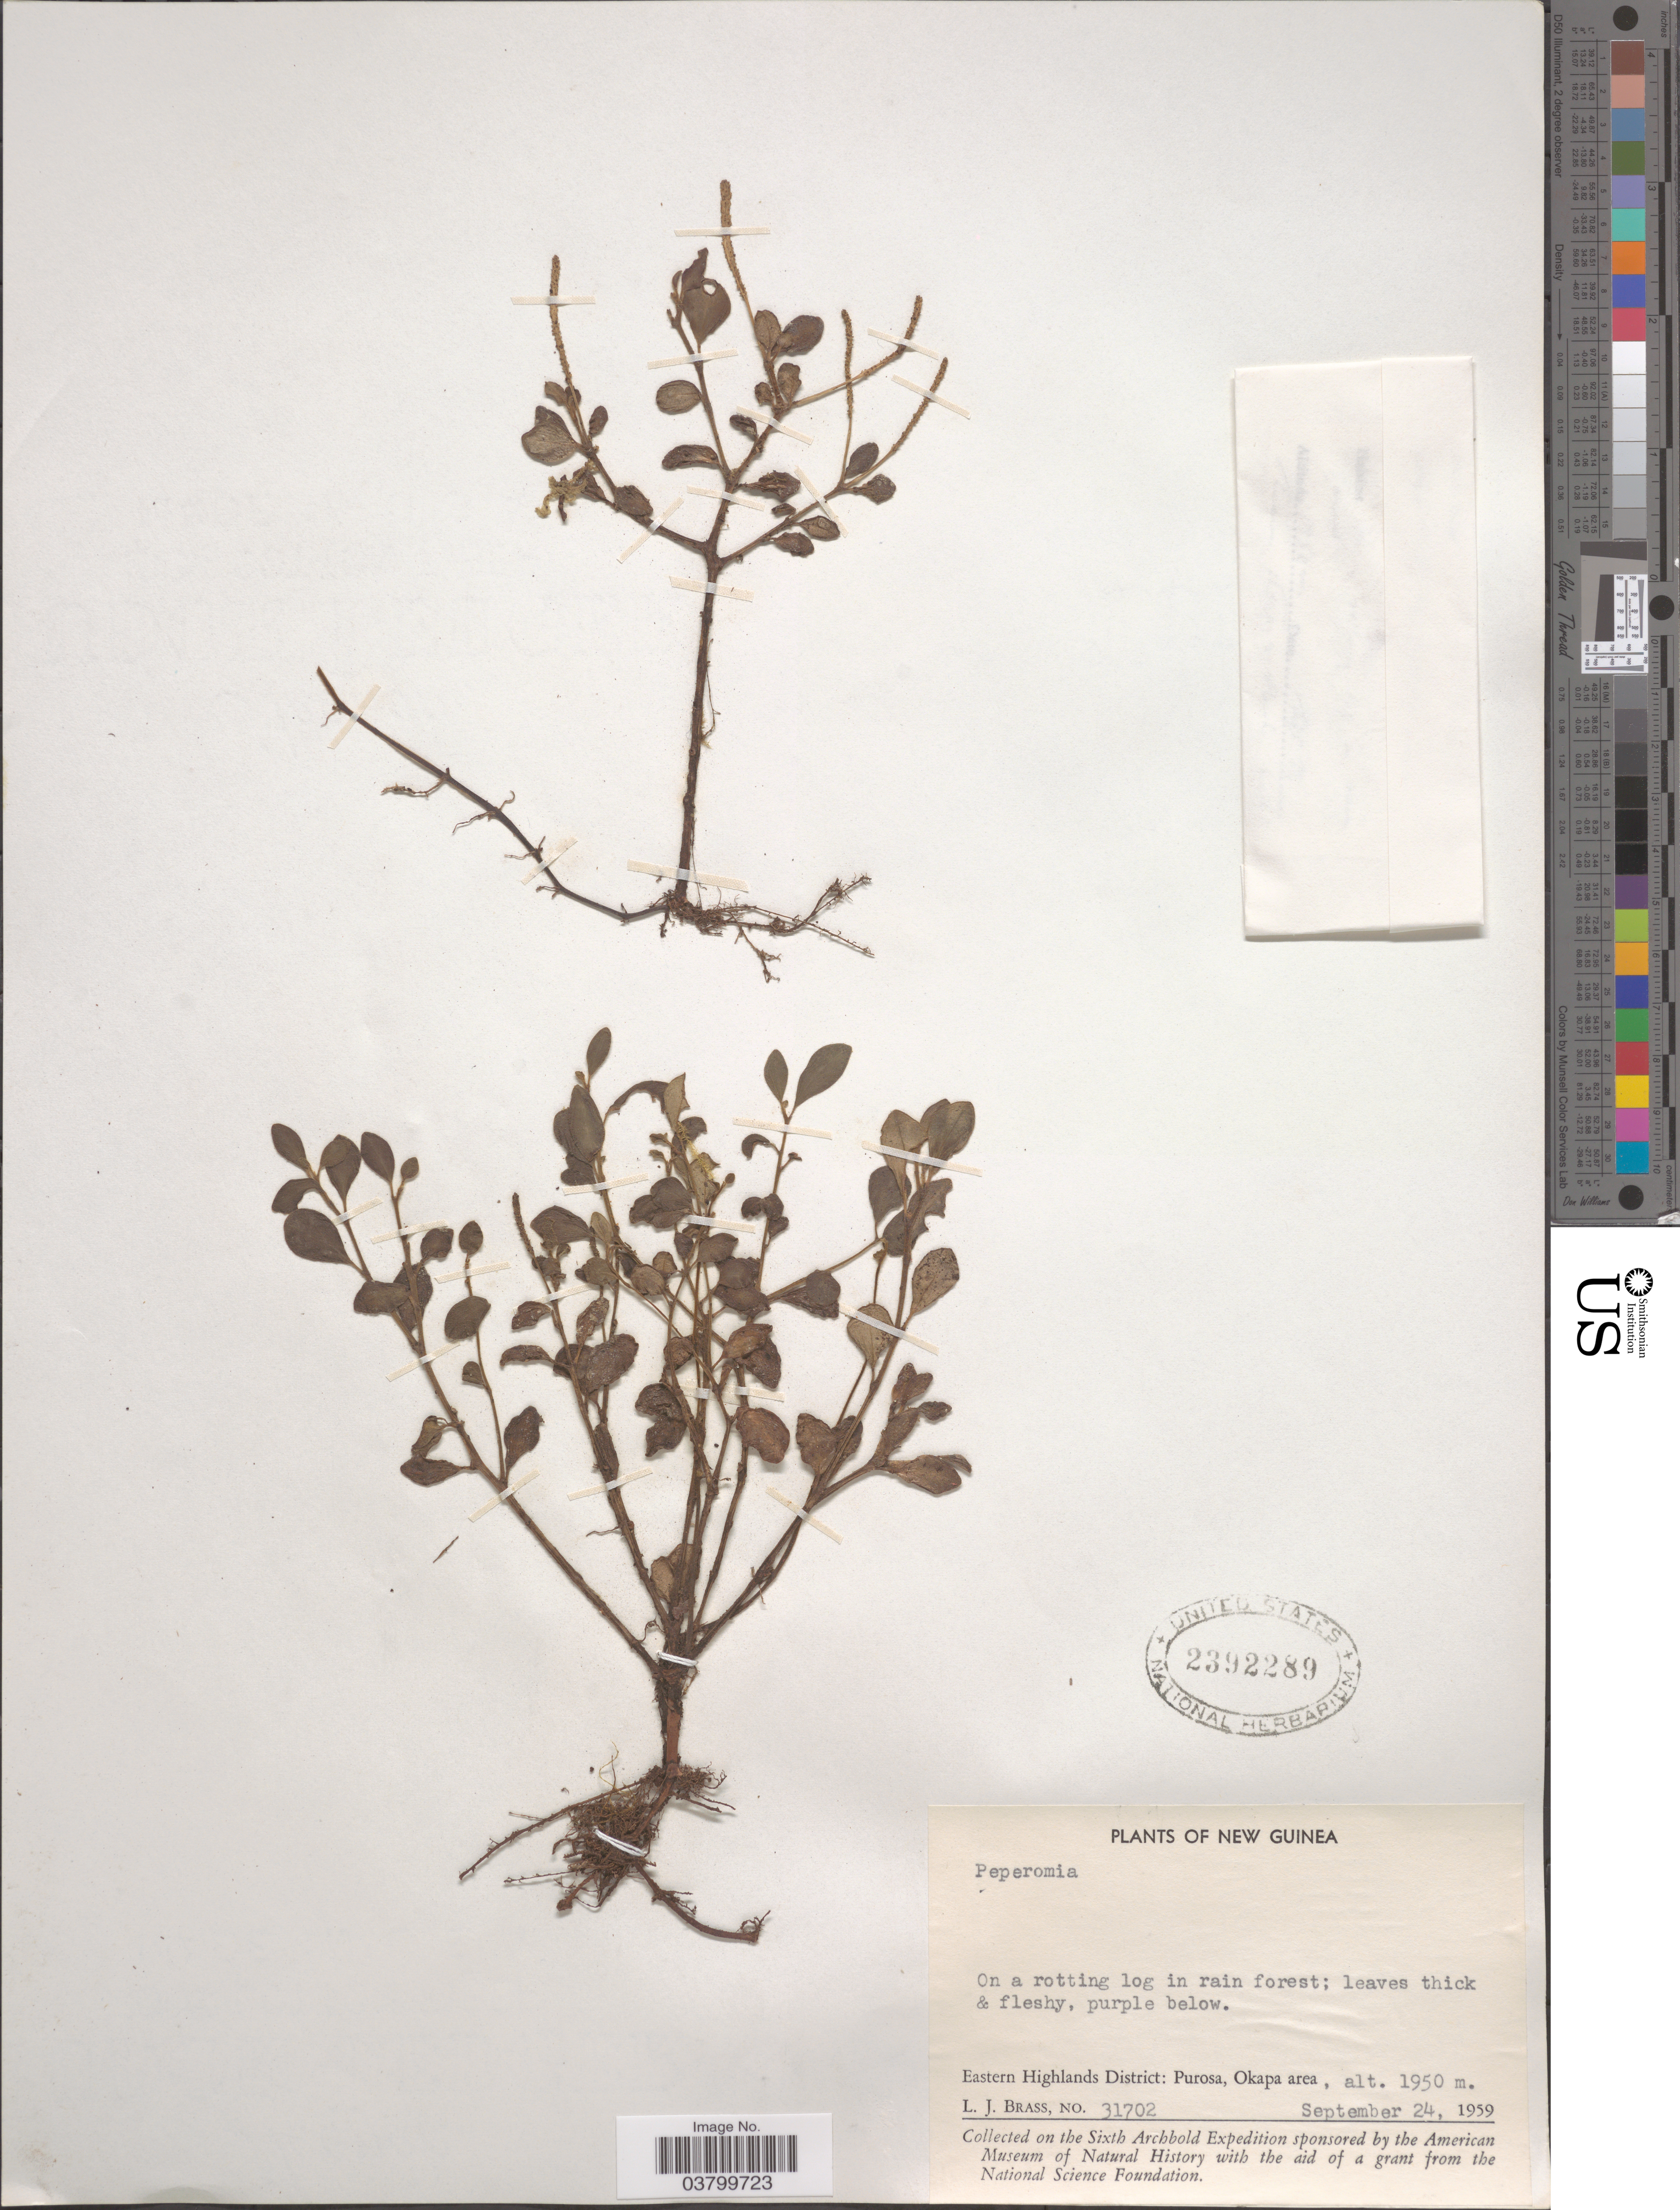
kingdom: Plantae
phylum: Tracheophyta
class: Magnoliopsida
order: Piperales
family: Piperaceae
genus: Peperomia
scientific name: Peperomia sp.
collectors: L. J. Brass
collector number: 31702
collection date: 1959-09-24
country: Papua New Guinea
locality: New Guinea. Eastern Highlands District: Purosa, Okapa area.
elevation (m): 1950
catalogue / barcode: US 2392289